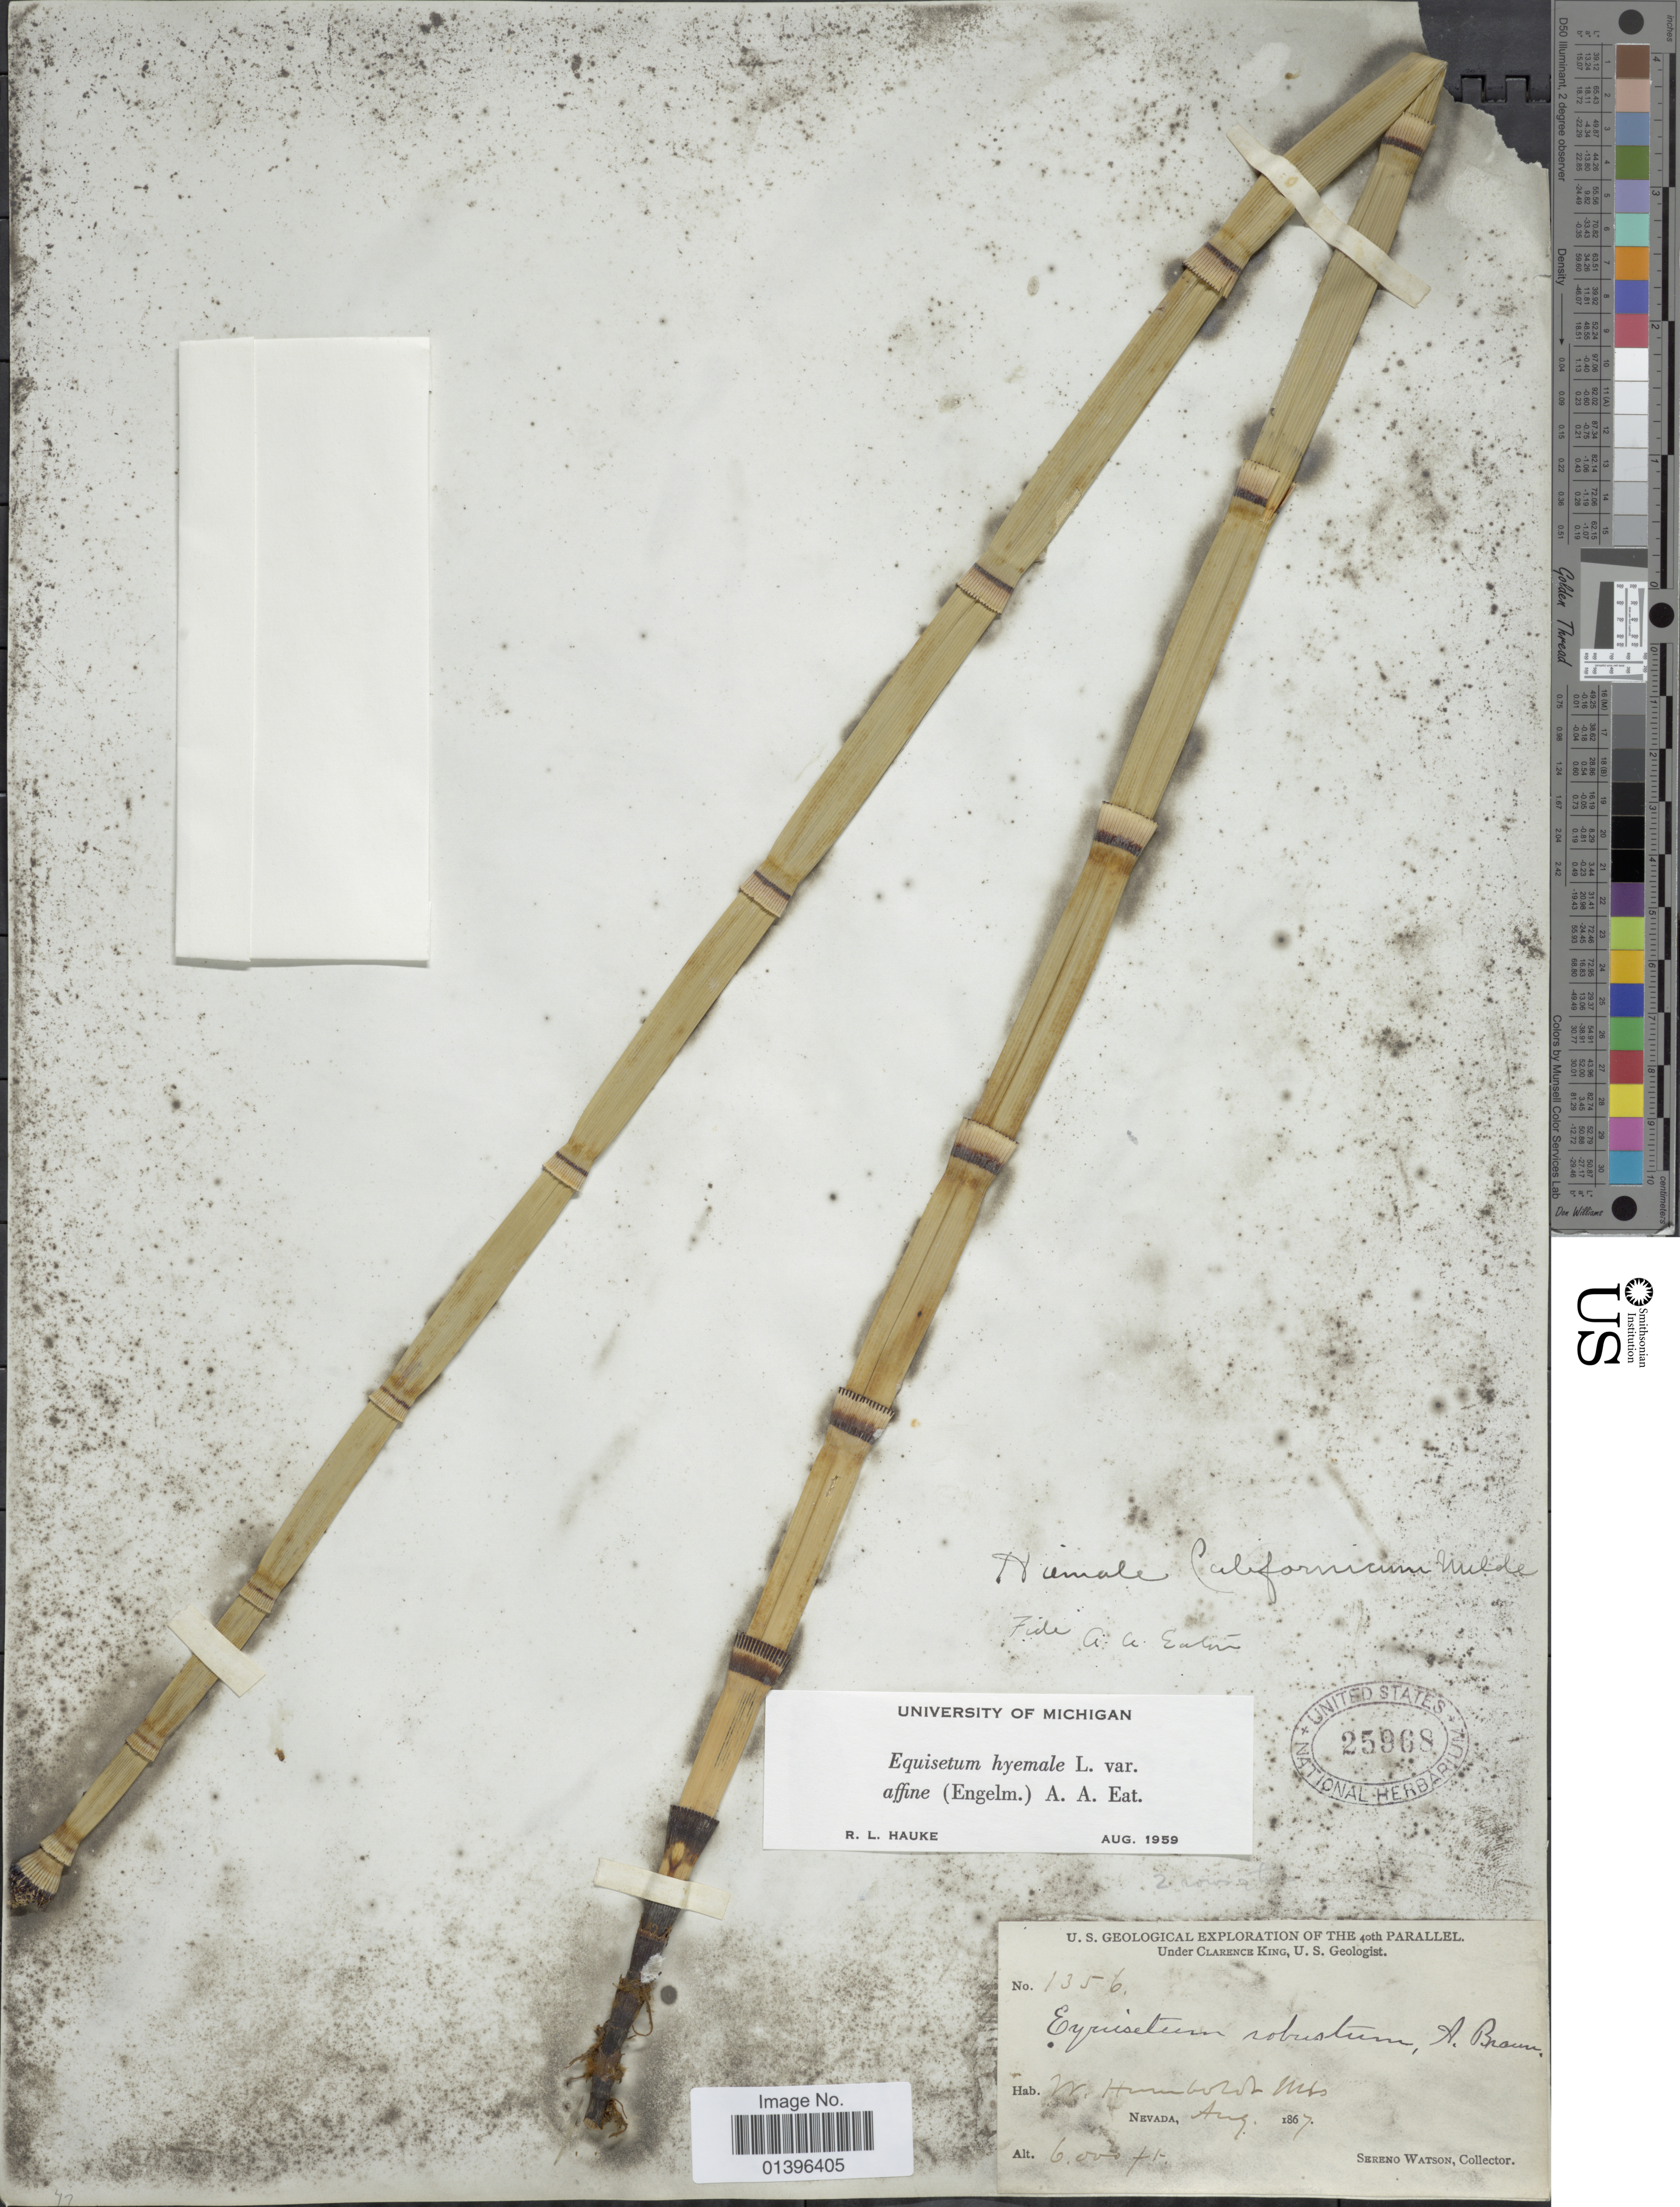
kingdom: Plantae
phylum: Tracheophyta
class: Polypodiopsida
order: Equisetales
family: Equisetaceae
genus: Equisetum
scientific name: Equisetum hyemale var. affine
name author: (Engelm.) A.A. Eaton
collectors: S. Watson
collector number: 1356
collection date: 1867-08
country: United States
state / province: Nevada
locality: W. Humboldt Mts.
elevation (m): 1829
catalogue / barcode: US 25968